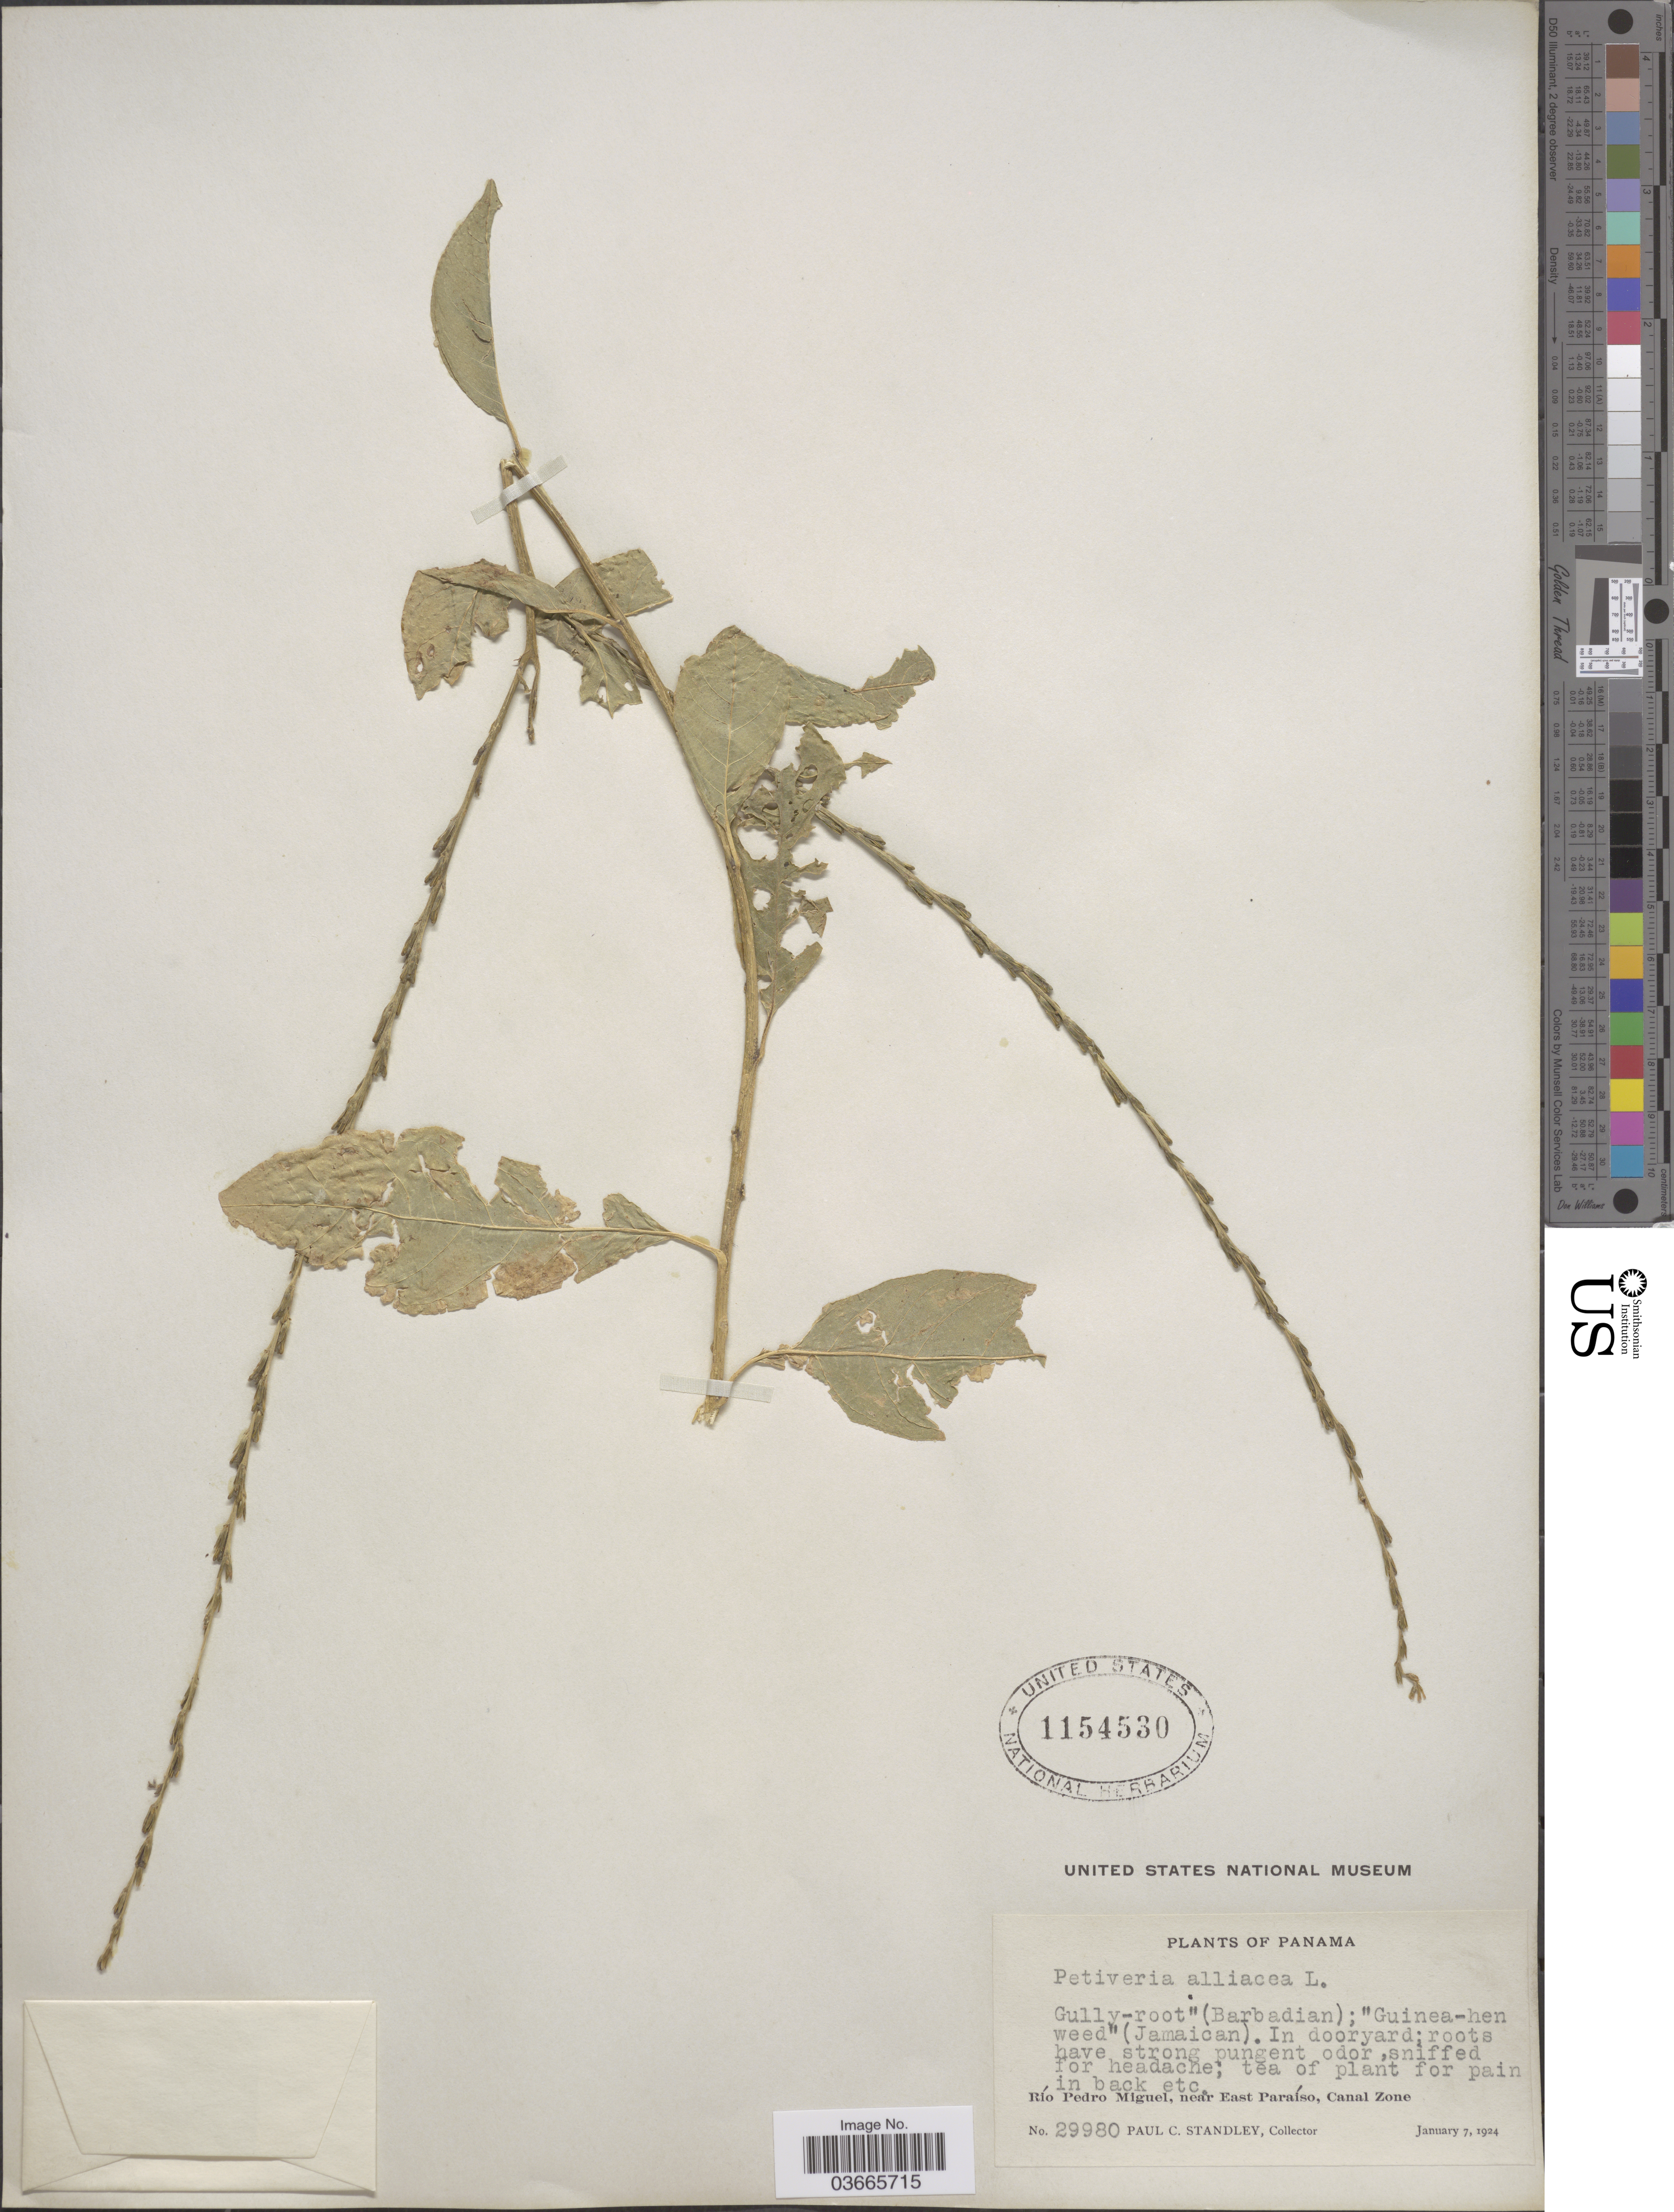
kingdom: Plantae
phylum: Tracheophyta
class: Magnoliopsida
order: Caryophyllales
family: Phytolaccaceae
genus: Petiveria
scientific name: Petiveria alliacea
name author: L.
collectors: P. C. Standley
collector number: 29980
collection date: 1924-01-07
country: Panama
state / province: Colón / Panamá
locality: Río Pedro Miguel, near East Paraíso, Canal Zone.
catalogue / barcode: US 1154530